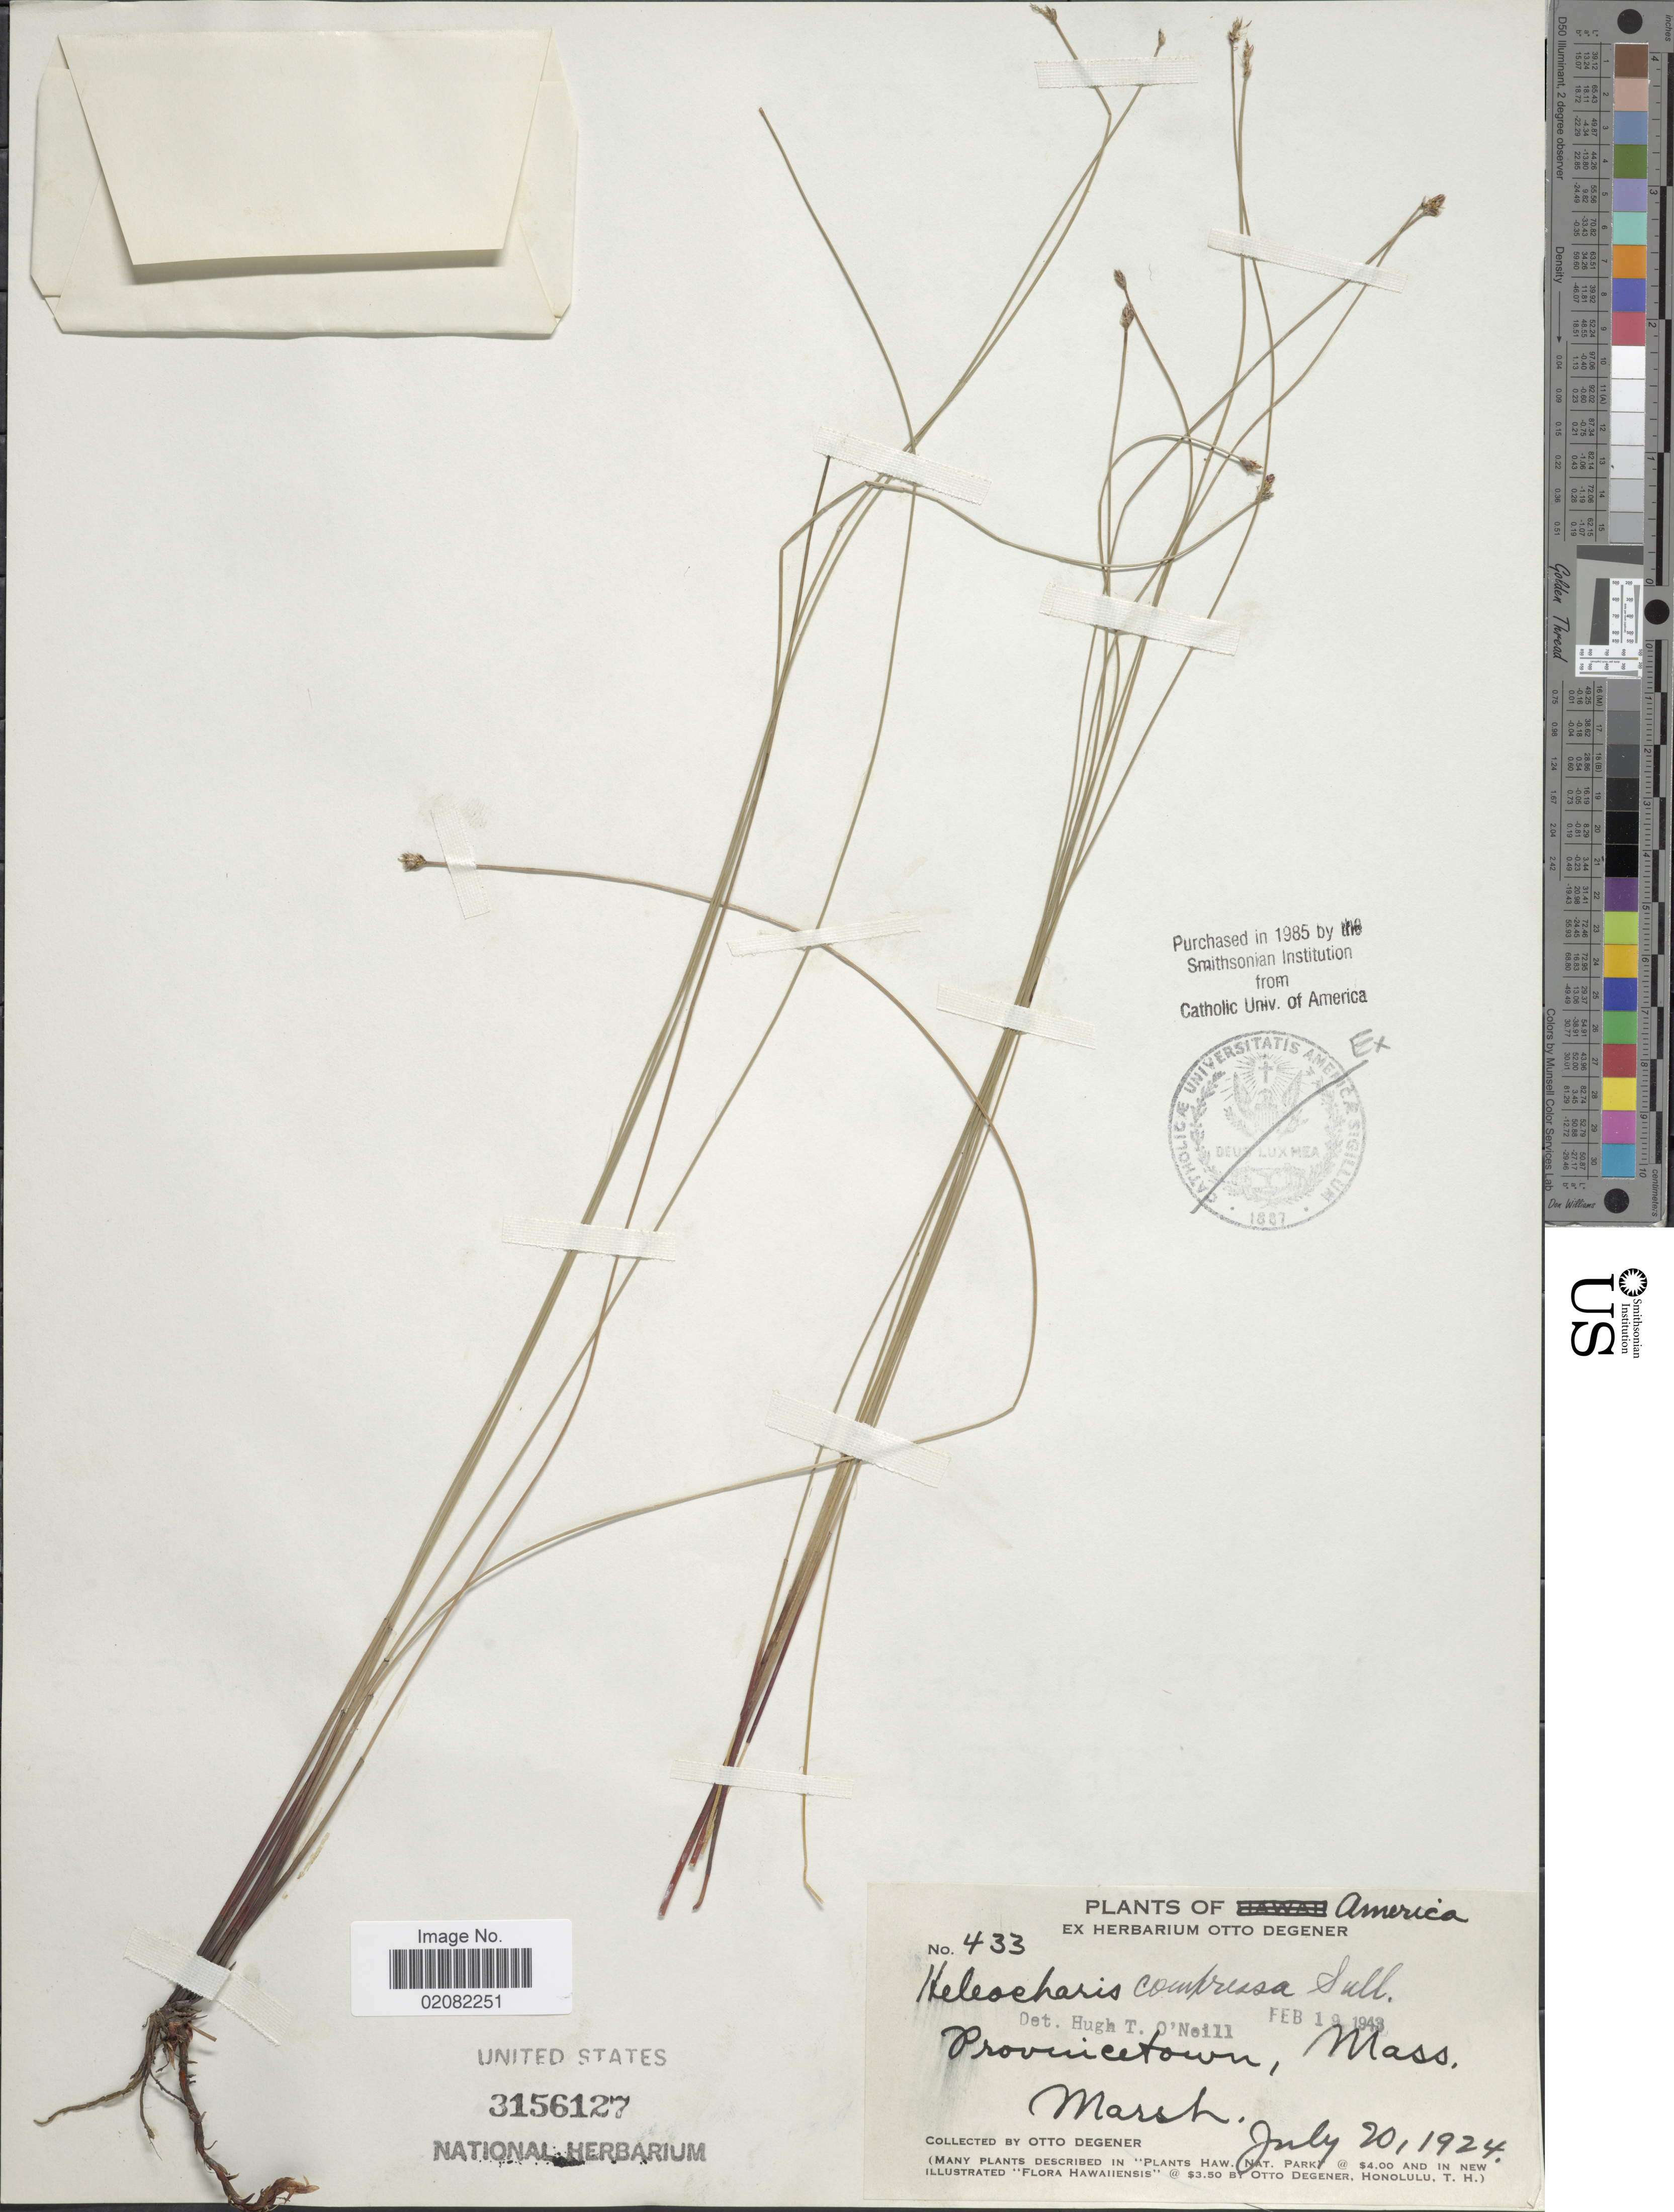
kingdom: Plantae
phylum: Tracheophyta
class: Liliopsida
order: Poales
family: Cyperaceae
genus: Eleocharis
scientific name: Eleocharis compressa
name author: Sull.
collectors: O. Degener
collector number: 433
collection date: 1924-07-20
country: United States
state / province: Massachusetts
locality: Provincetown, Mass.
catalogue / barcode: US 3156127